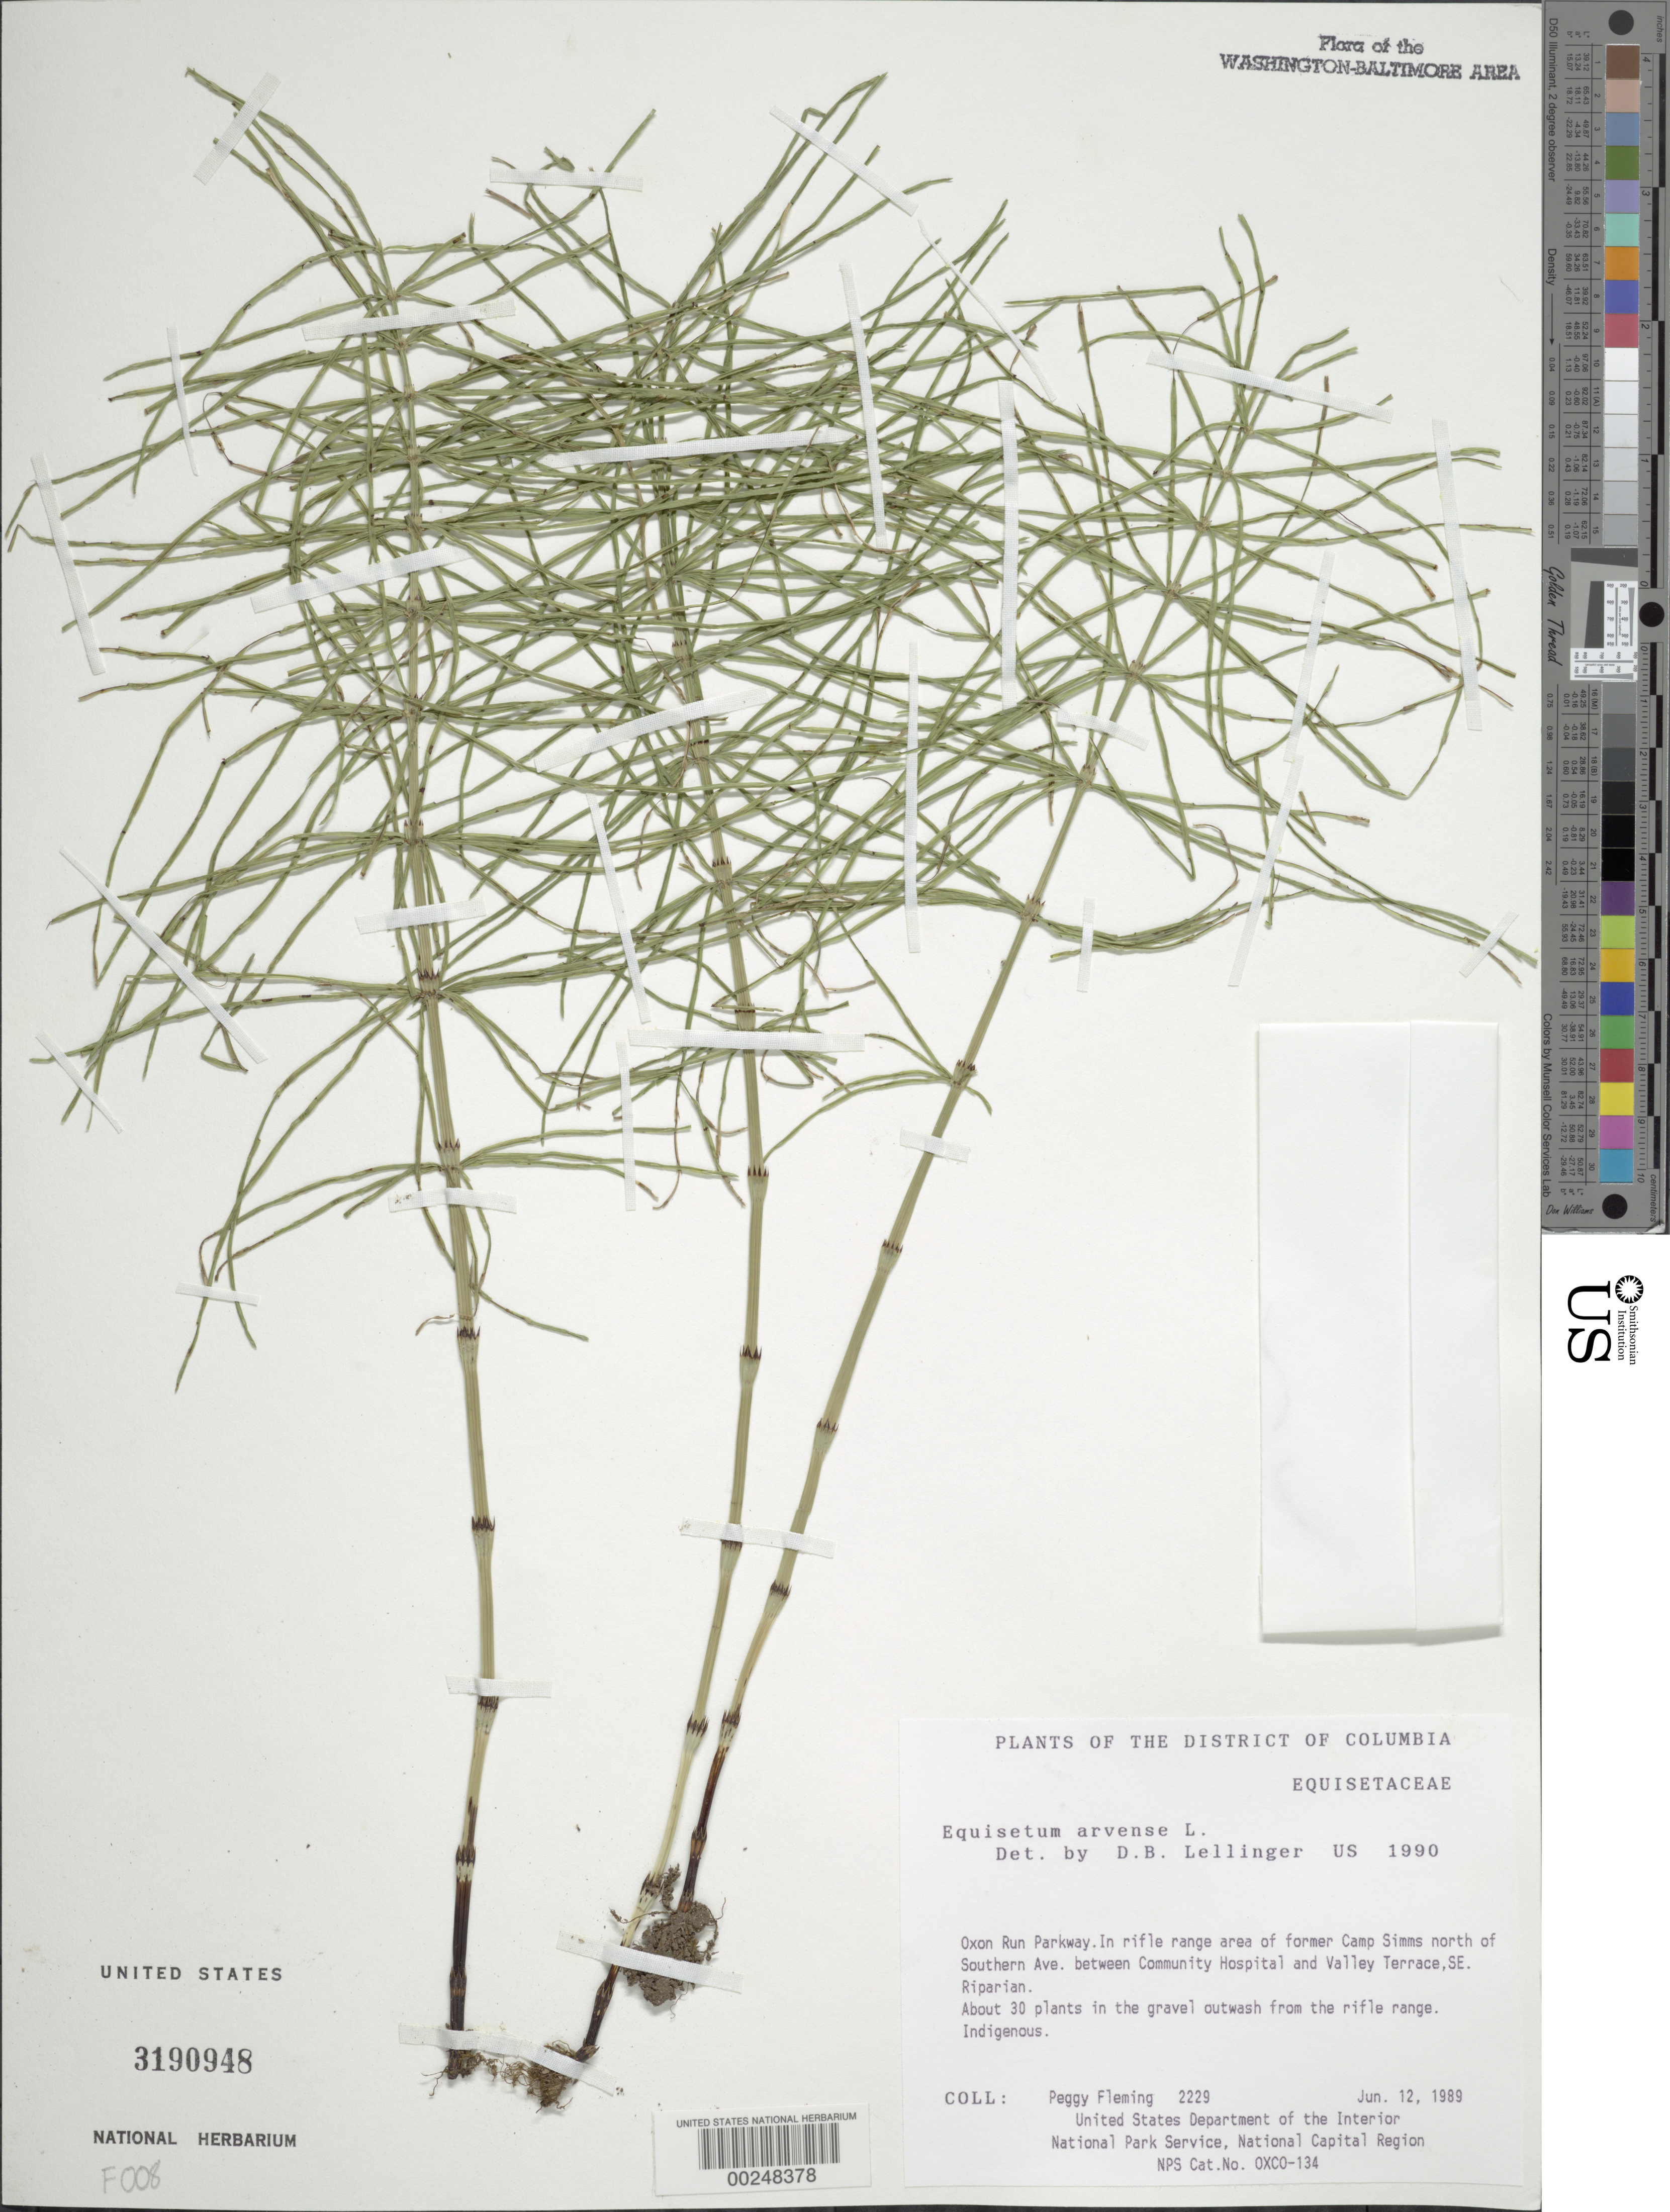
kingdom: Plantae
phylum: Tracheophyta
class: Polypodiopsida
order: Equisetales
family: Equisetaceae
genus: Equisetum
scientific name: Equisetum arvense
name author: L.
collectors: P. Fleming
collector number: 2229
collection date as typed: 12 Jun 1989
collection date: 1989-06-12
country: United States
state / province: District of Columbia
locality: Oxon Run Parkway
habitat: In gravel outwash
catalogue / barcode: US 3190948